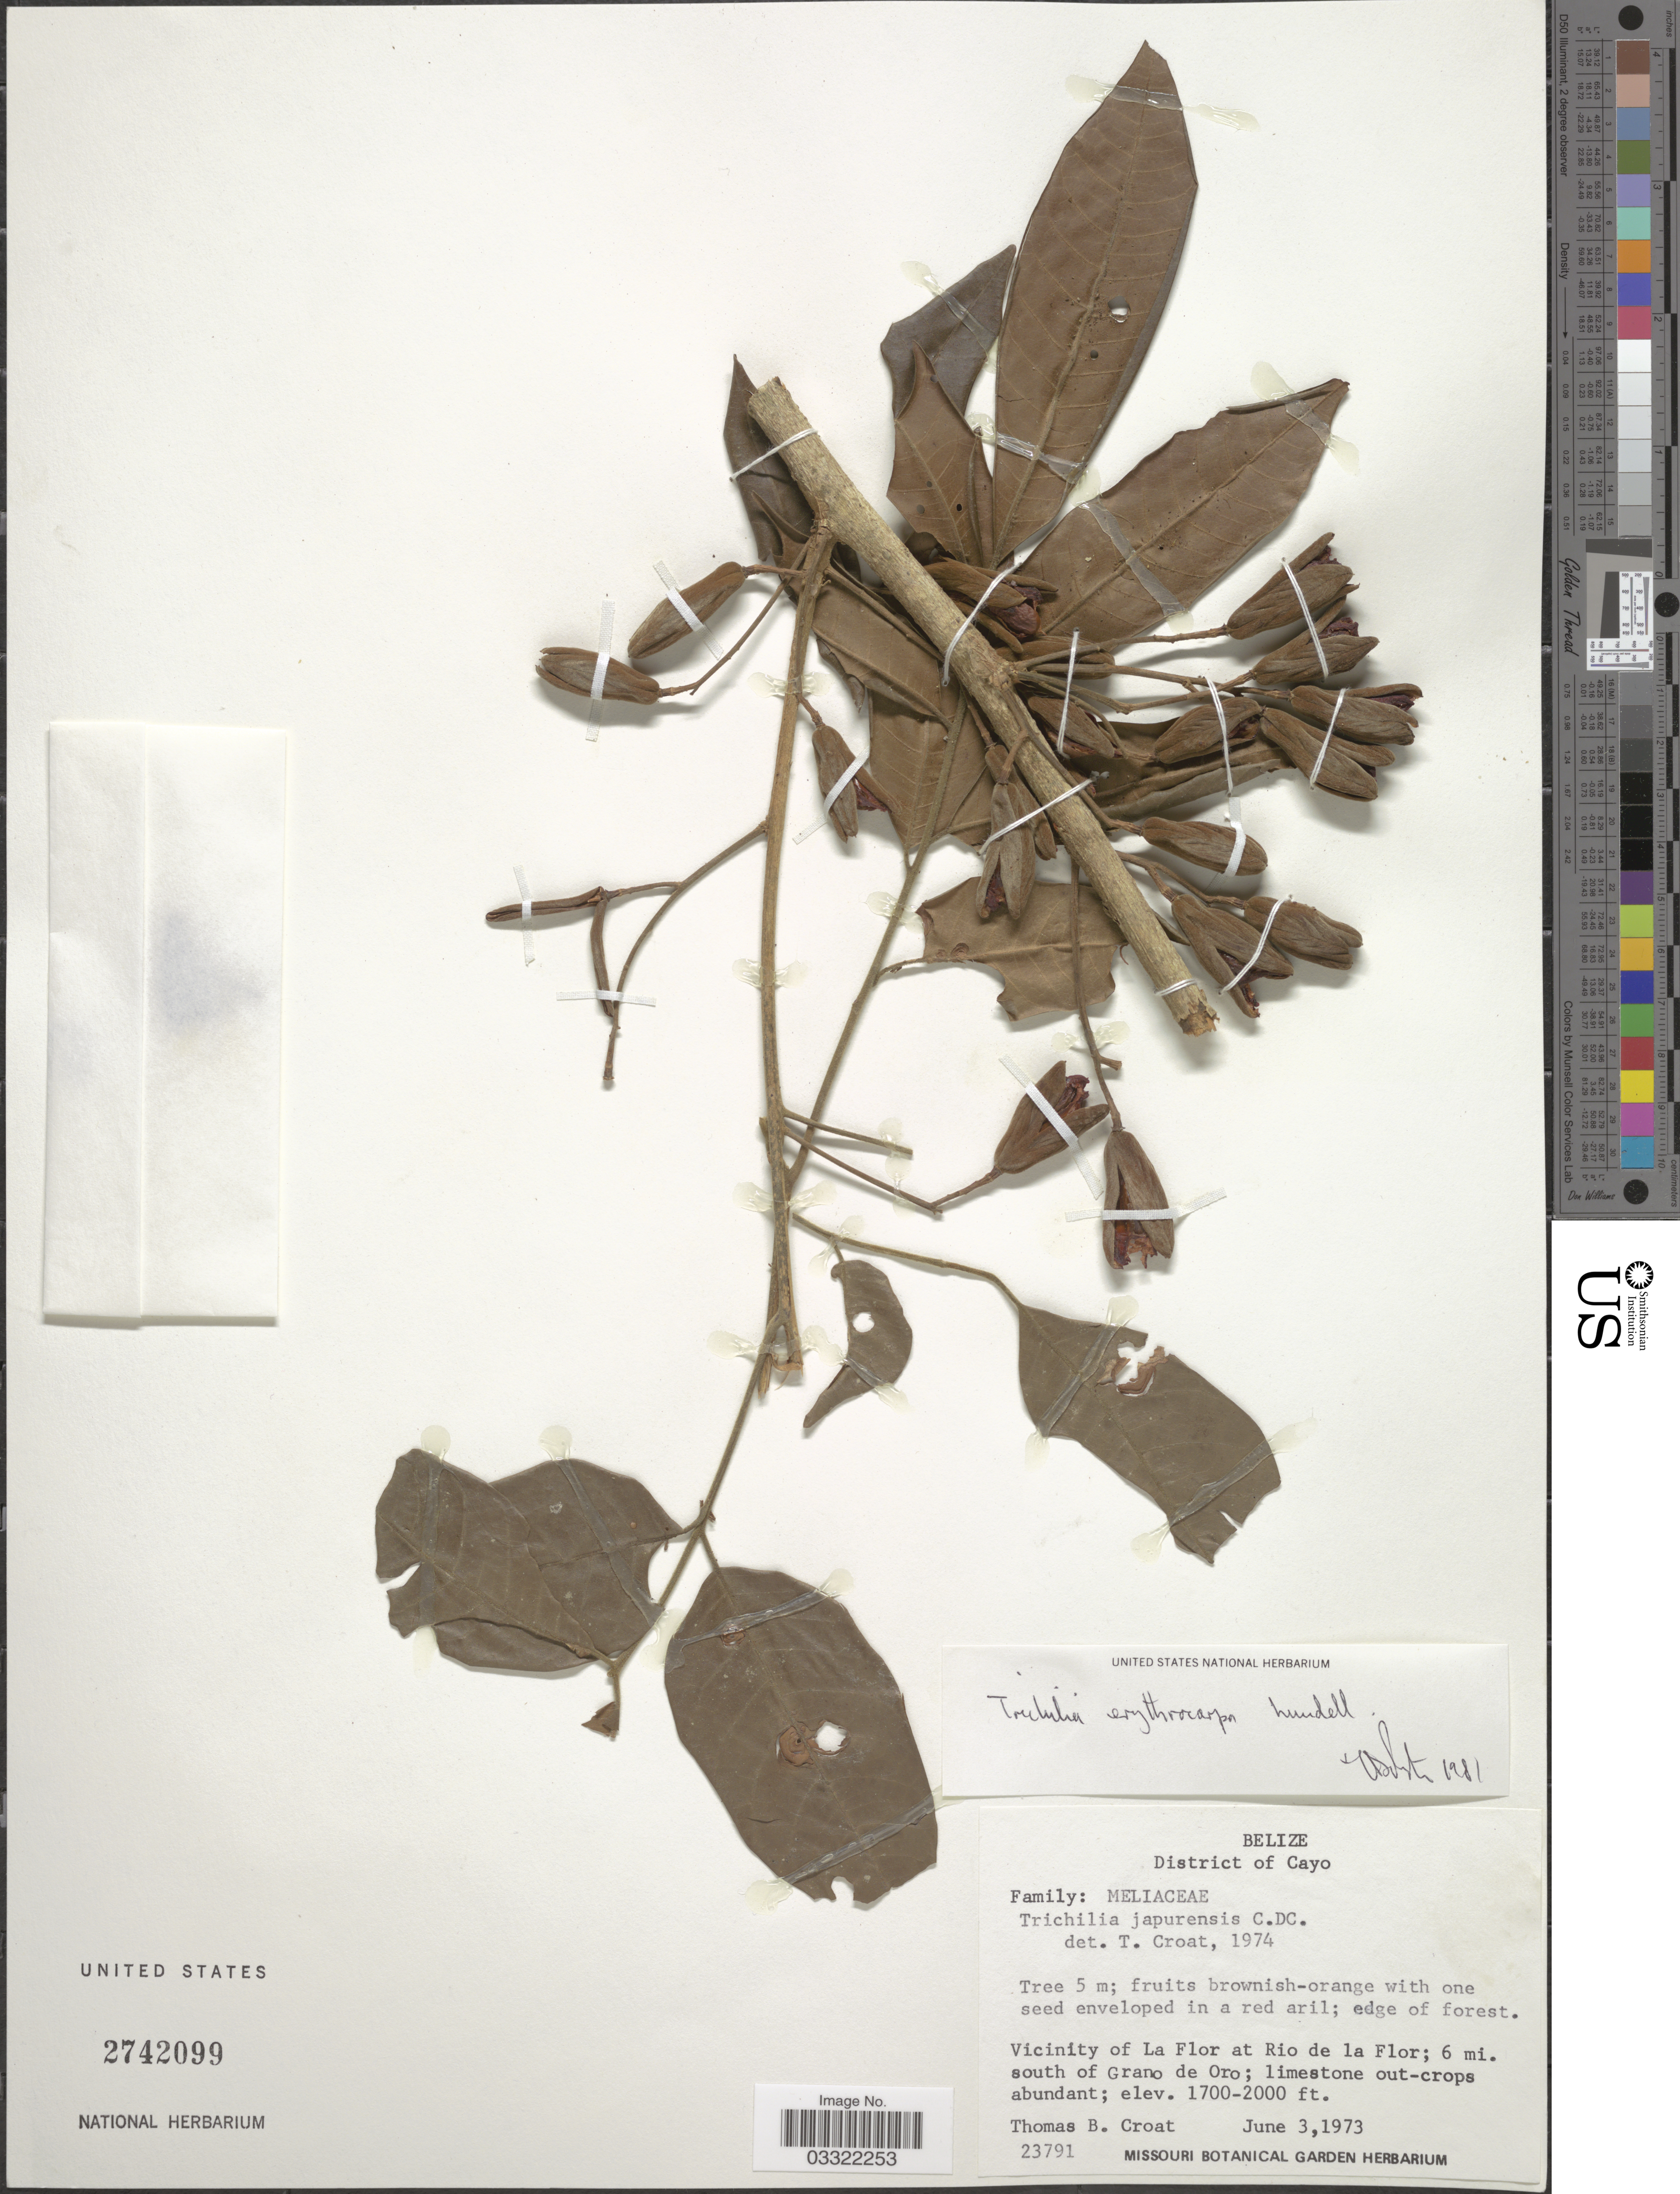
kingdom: Plantae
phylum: Tracheophyta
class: Magnoliopsida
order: Sapindales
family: Meliaceae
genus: Trichilia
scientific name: Trichilia erythrocarpa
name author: Lundell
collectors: T. B. Croat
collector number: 23791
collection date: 1973-06-03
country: Belize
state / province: Cayo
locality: District of Cayo. Vicinity of La Flor at Rio de la Flor; 6 mi. south of Grano de Oro.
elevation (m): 518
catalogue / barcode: US 2742099